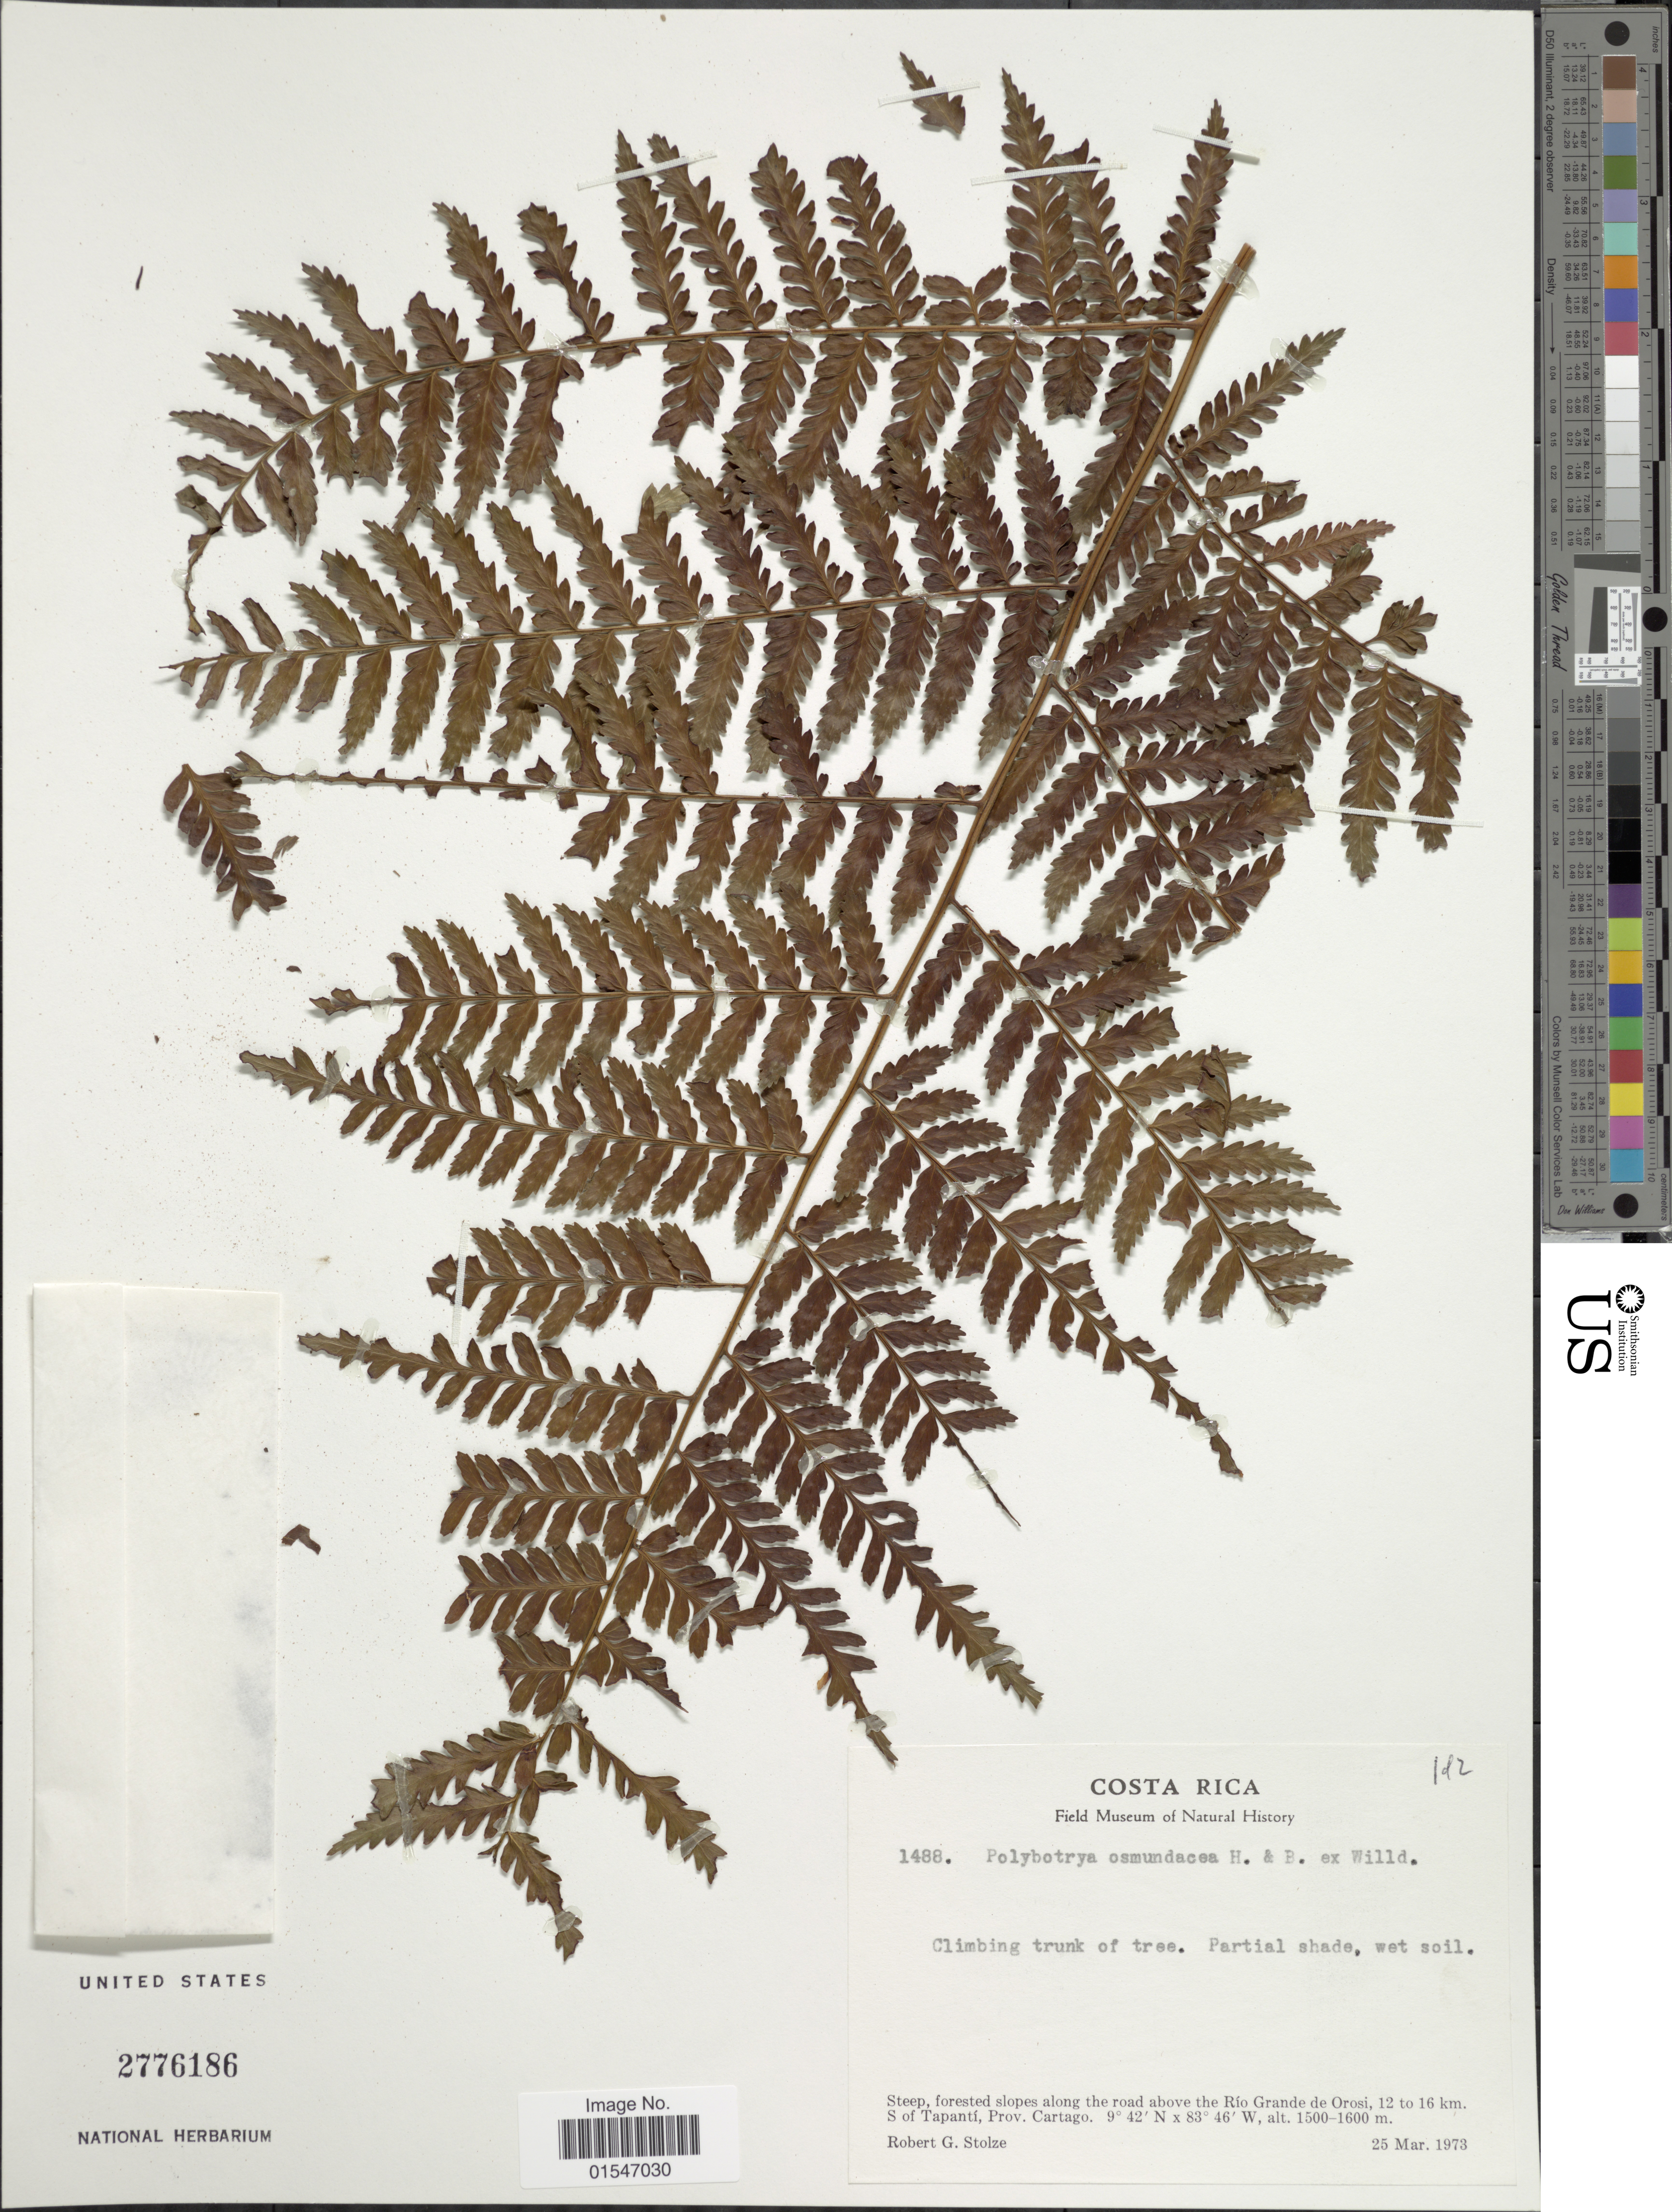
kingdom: Plantae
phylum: Tracheophyta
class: Polypodiopsida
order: Polypodiales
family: Dryopteridaceae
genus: Polybotrya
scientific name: Polybotrya osmundacea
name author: Humb. & Bonpl. ex Willd.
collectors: R. G. Stolze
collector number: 1488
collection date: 1973-03-25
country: Costa Rica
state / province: Cartago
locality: Costa Rica. Along the road above the Rio Grande de Orosi, 12 to 16 km. S of Tapanti, Prov. Cartago.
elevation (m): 1500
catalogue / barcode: US 2776186